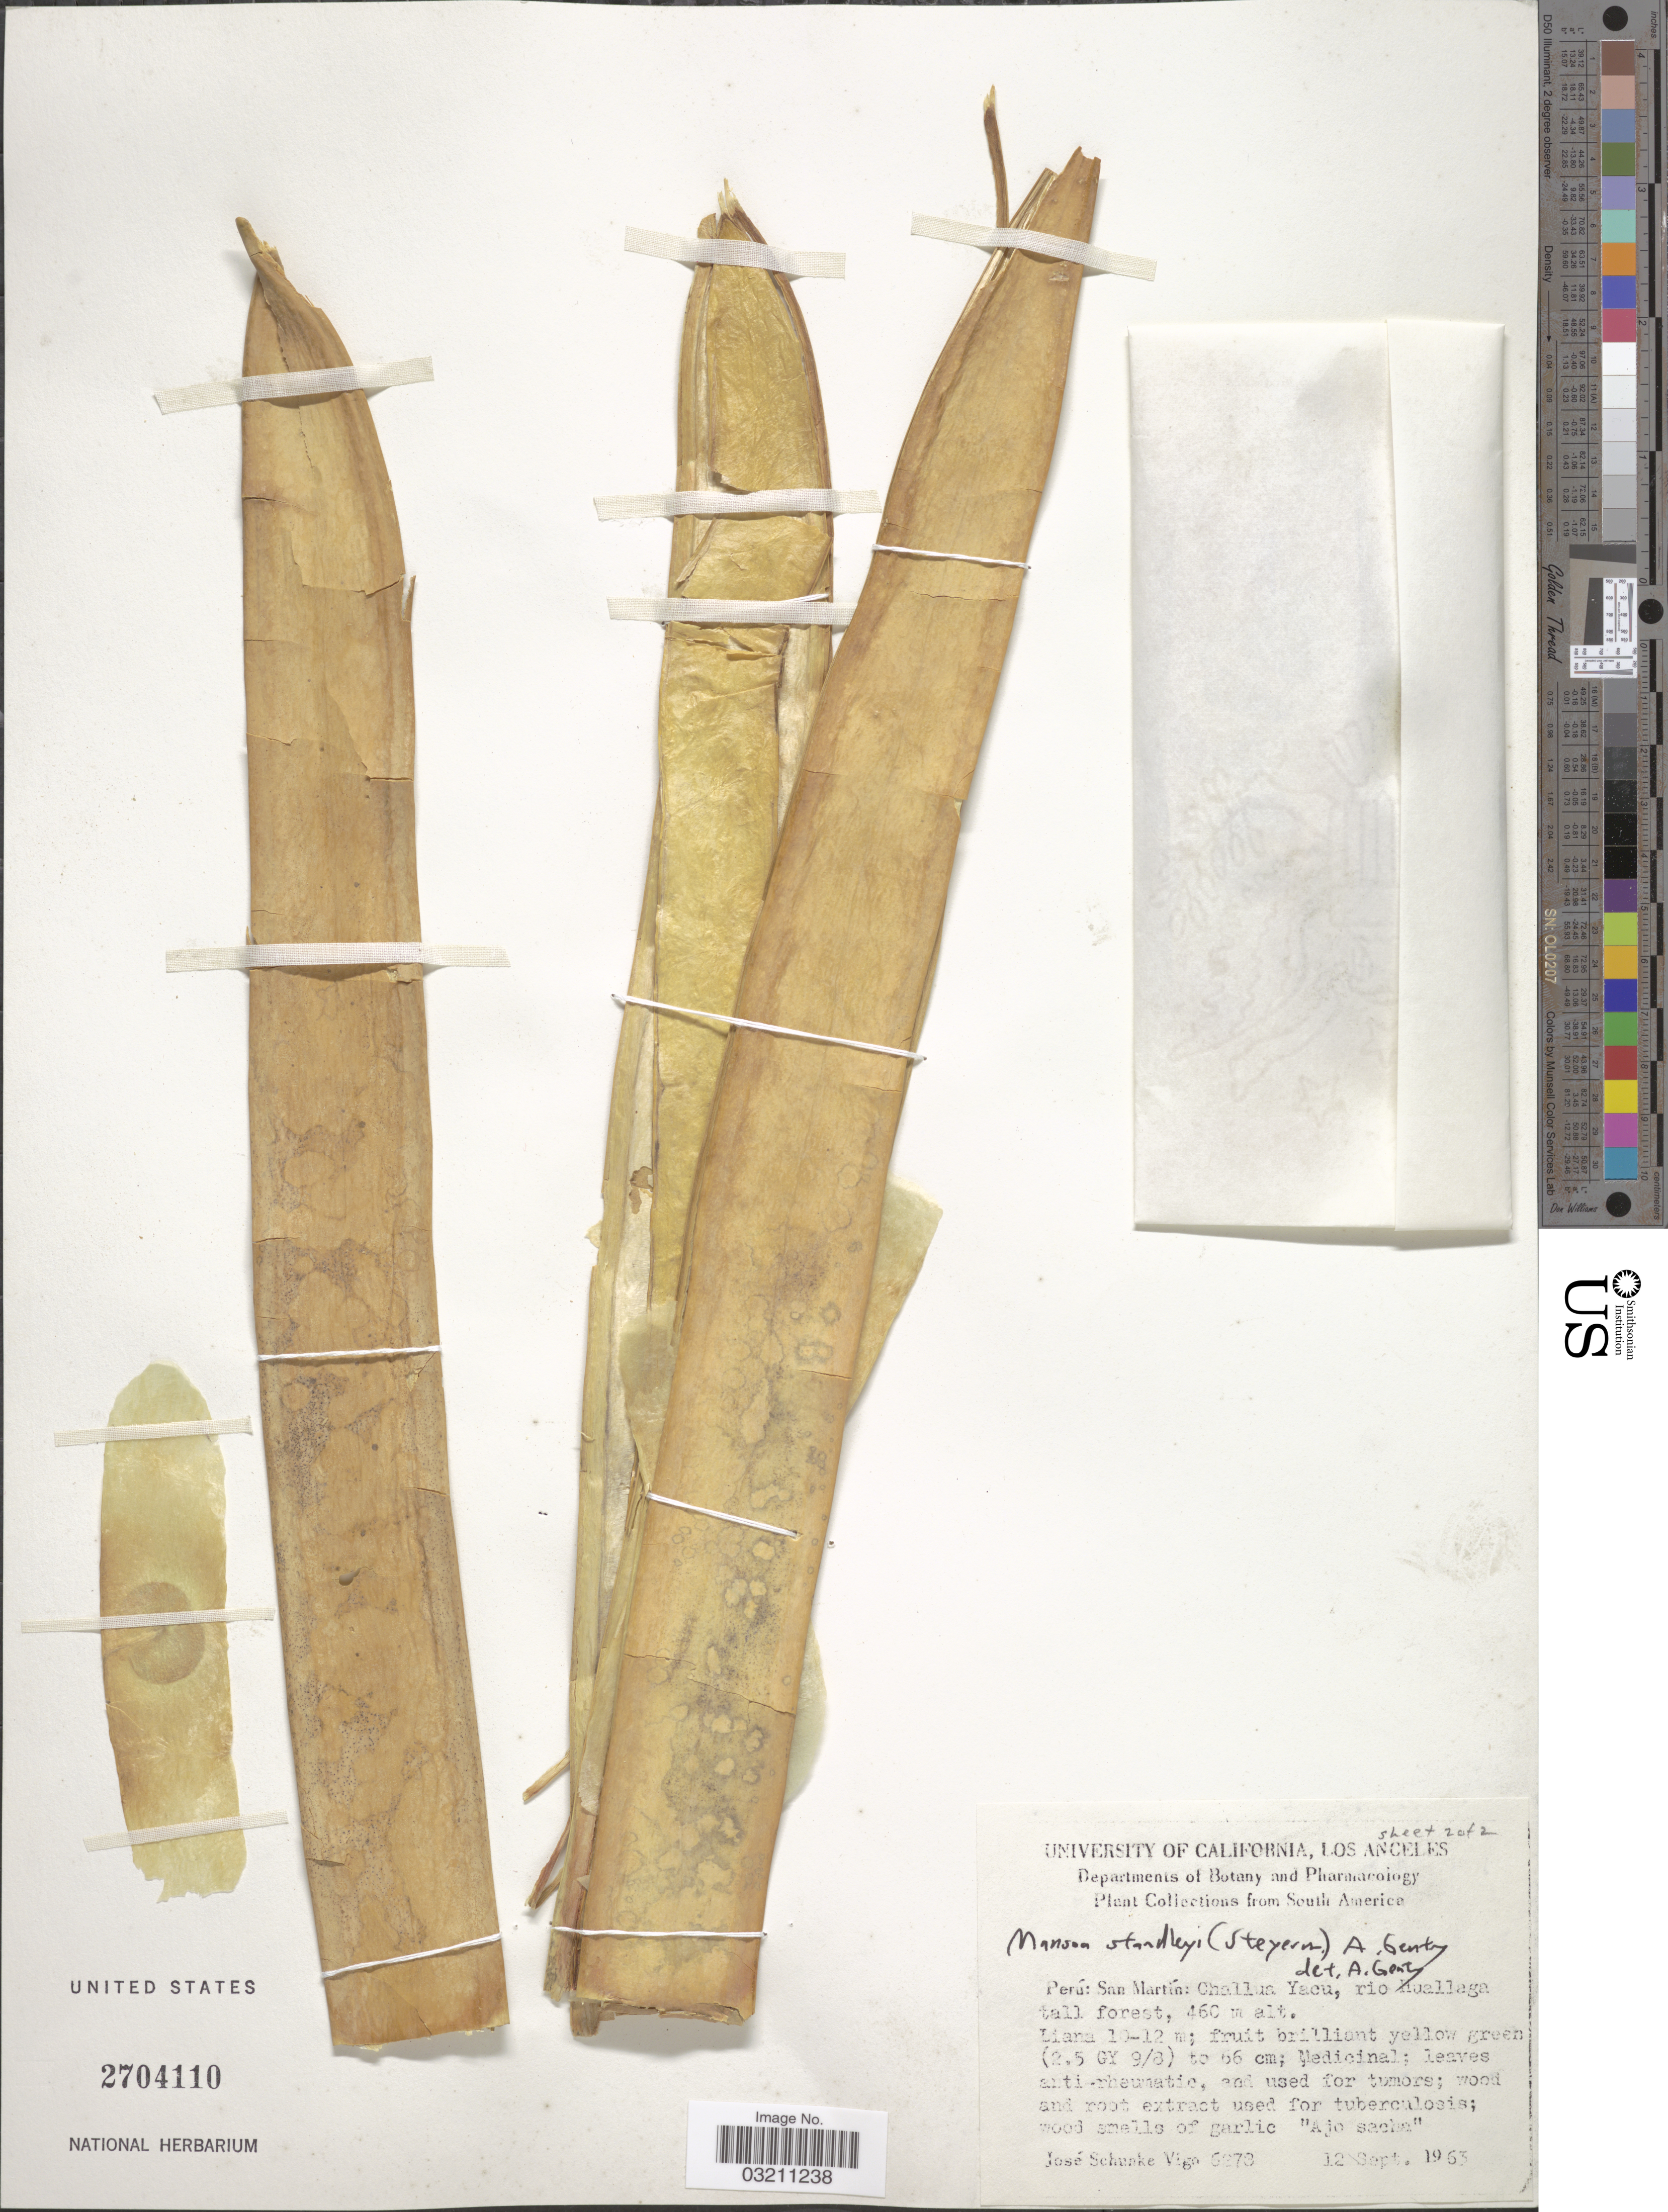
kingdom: Plantae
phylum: Tracheophyta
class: Magnoliopsida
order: Lamiales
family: Bignoniaceae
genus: Mansoa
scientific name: Mansoa standleyi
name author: (Steyerm.) A.H. Gentry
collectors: J. Schunke Vigo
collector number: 6278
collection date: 1963-09-12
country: Peru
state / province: San Martín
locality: San Martín: Challua Yacu, rio Huallaga.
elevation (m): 460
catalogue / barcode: US 2704110